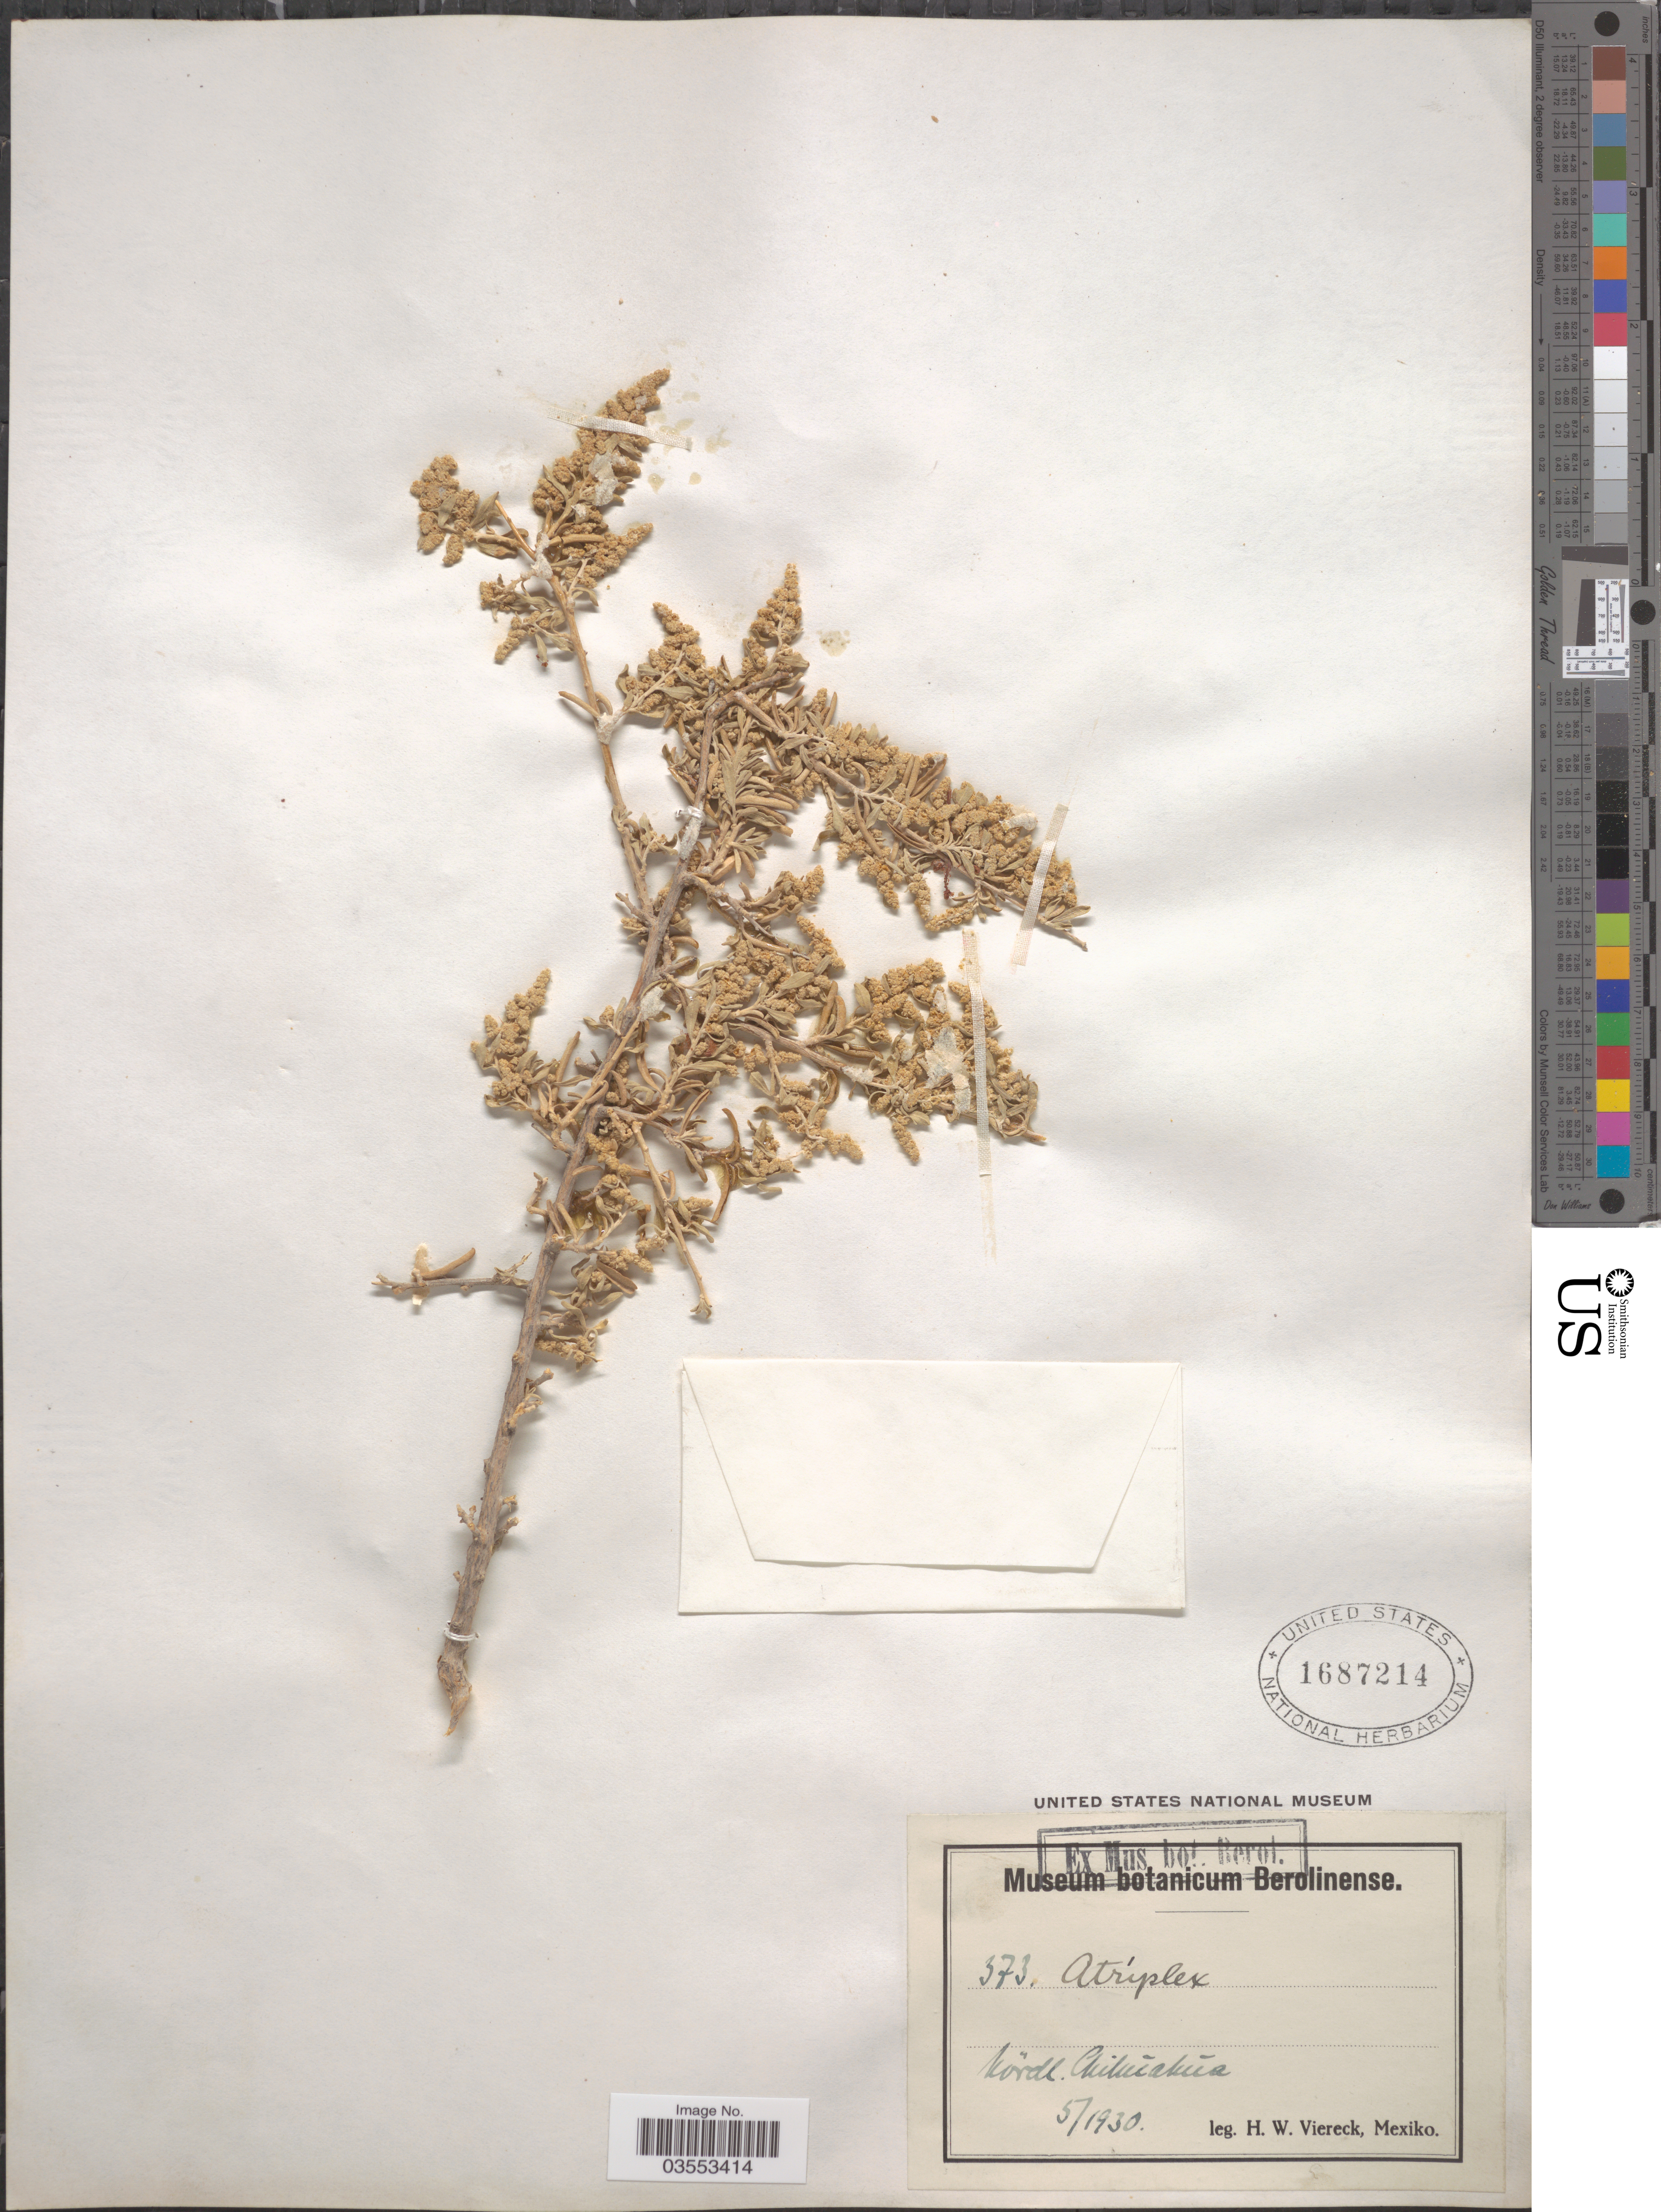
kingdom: Plantae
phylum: Tracheophyta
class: Magnoliopsida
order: Caryophyllales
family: Amaranthaceae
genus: Atriplex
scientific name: Atriplex sp.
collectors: H. W. Viereck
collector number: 373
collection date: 1930-05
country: Mexico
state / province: Chihuahua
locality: Nördl. Chihuahua.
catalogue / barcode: US 1687214